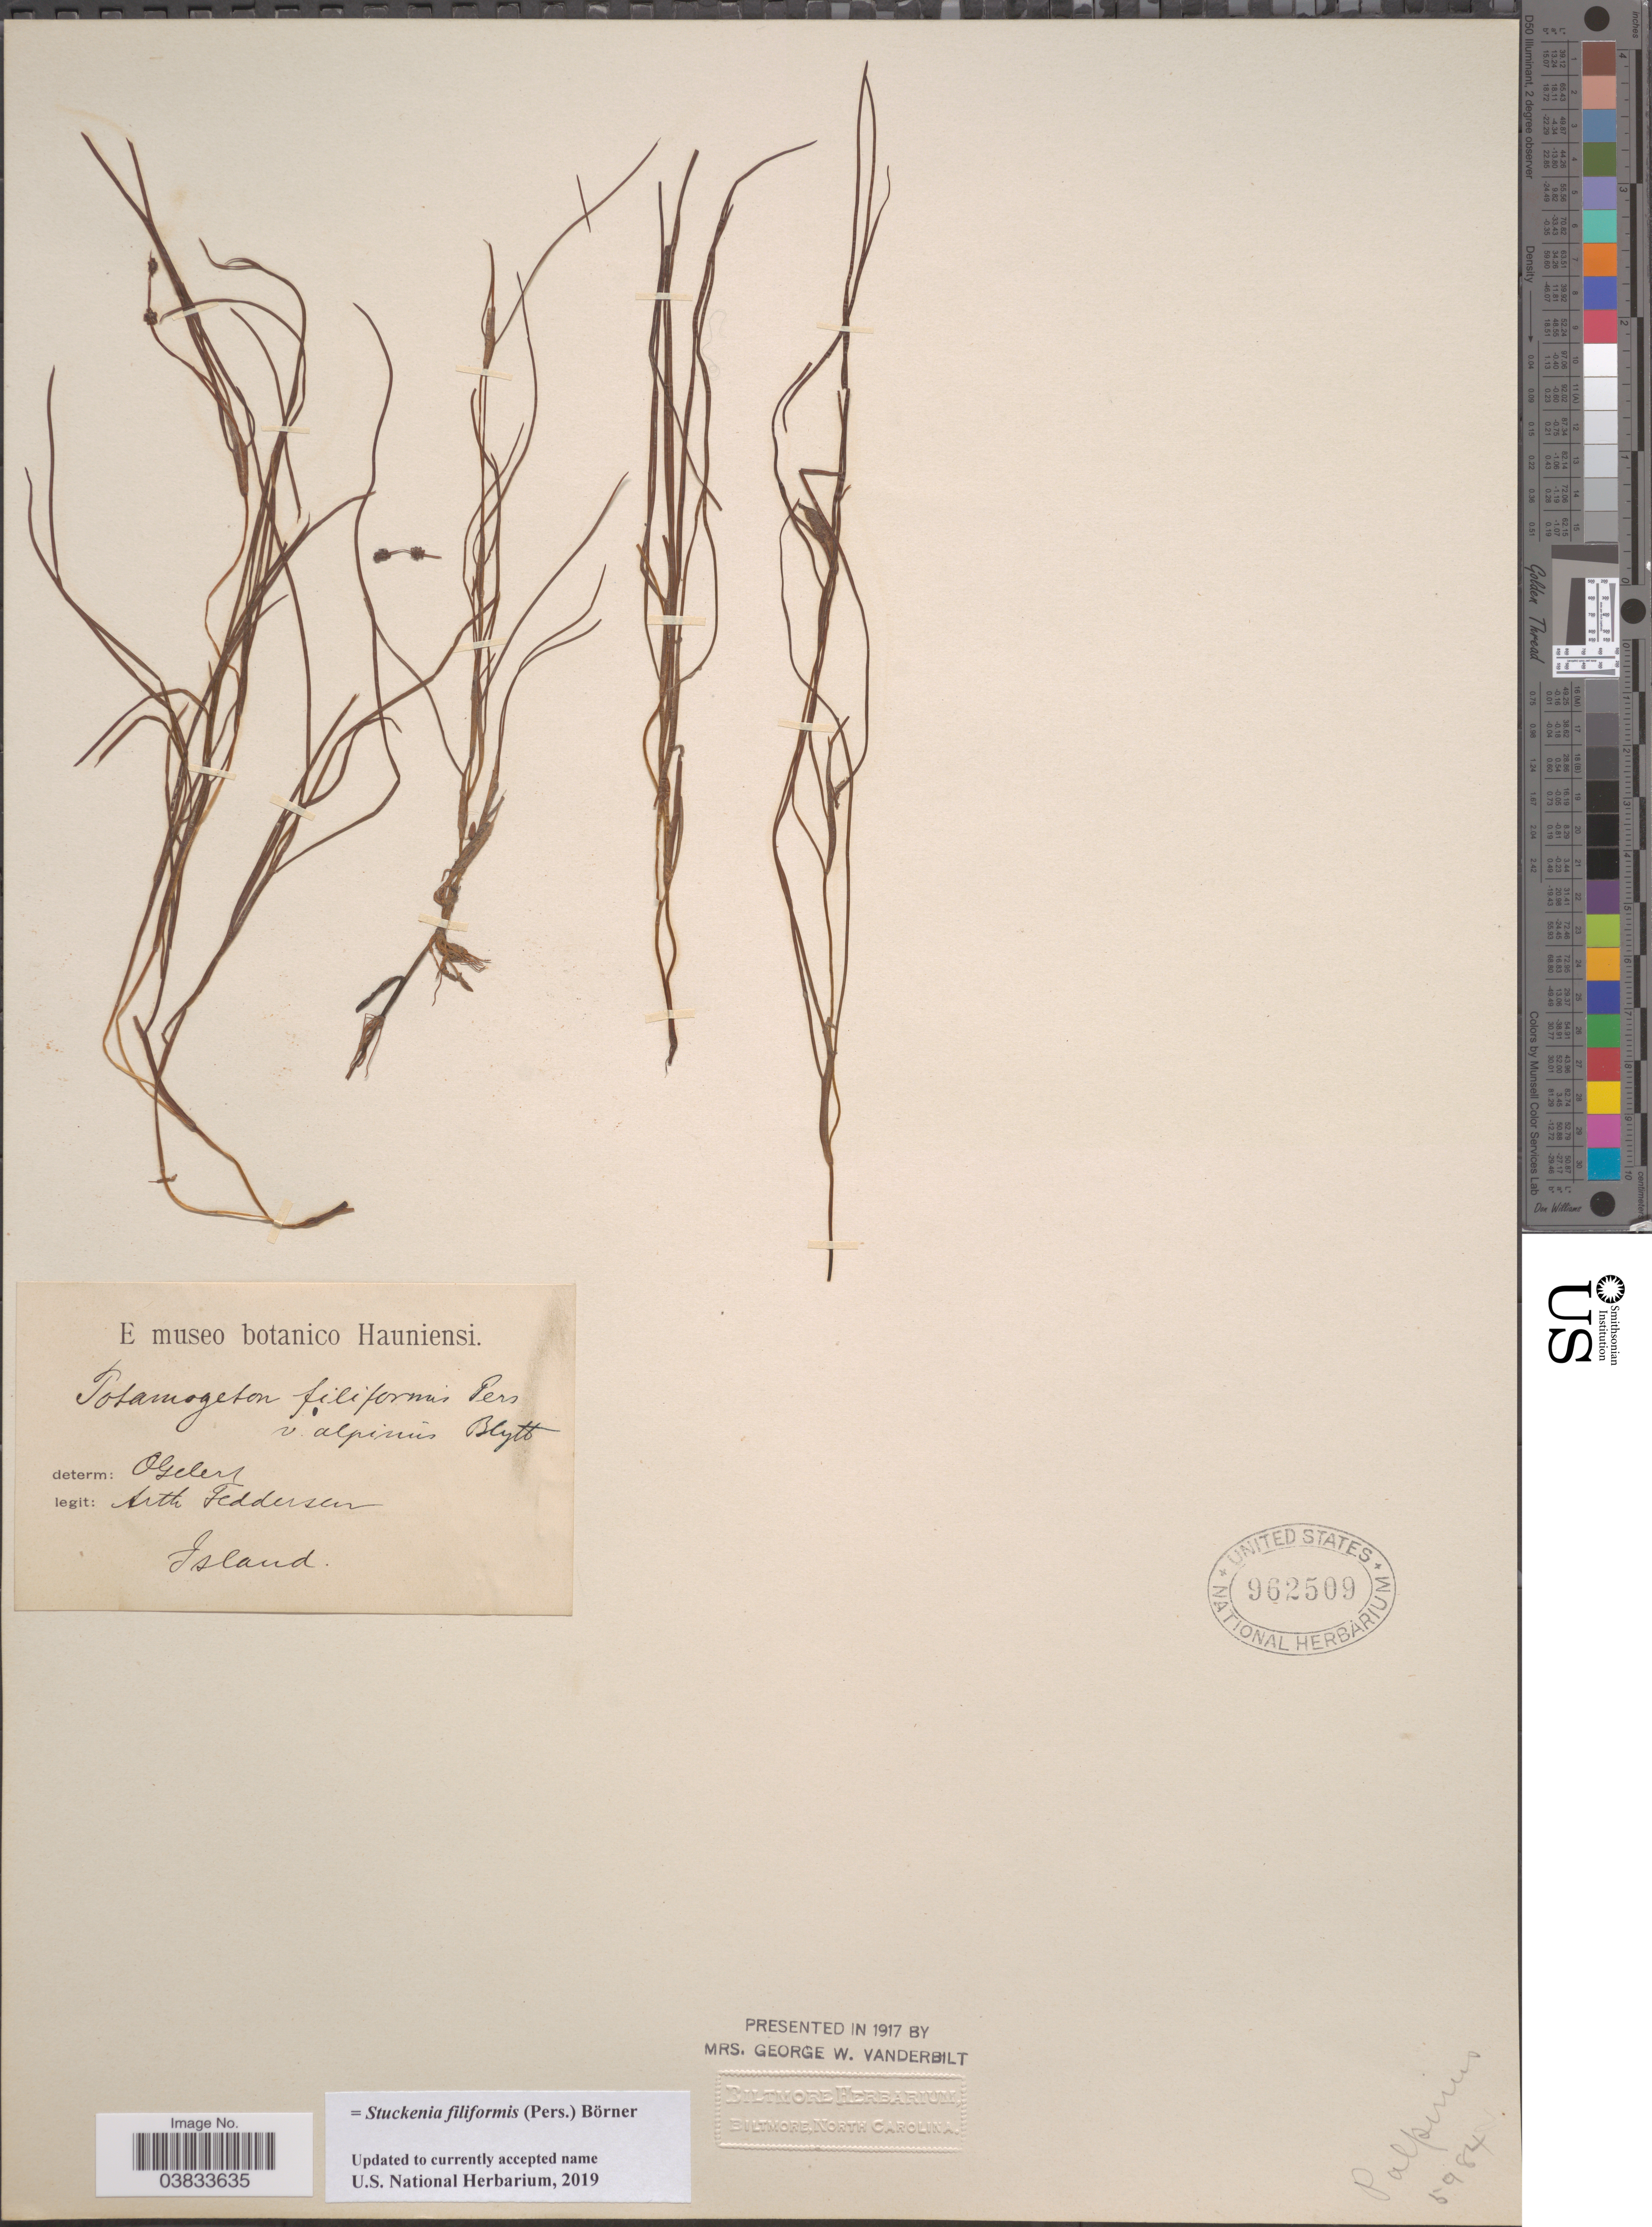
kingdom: Plantae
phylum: Tracheophyta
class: Liliopsida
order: Alismatales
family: Potamogetonaceae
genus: Stuckenia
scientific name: Stuckenia filiformis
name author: (Pers.) Börner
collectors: A. Feddersen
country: Iceland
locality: Island.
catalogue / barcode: US 962509